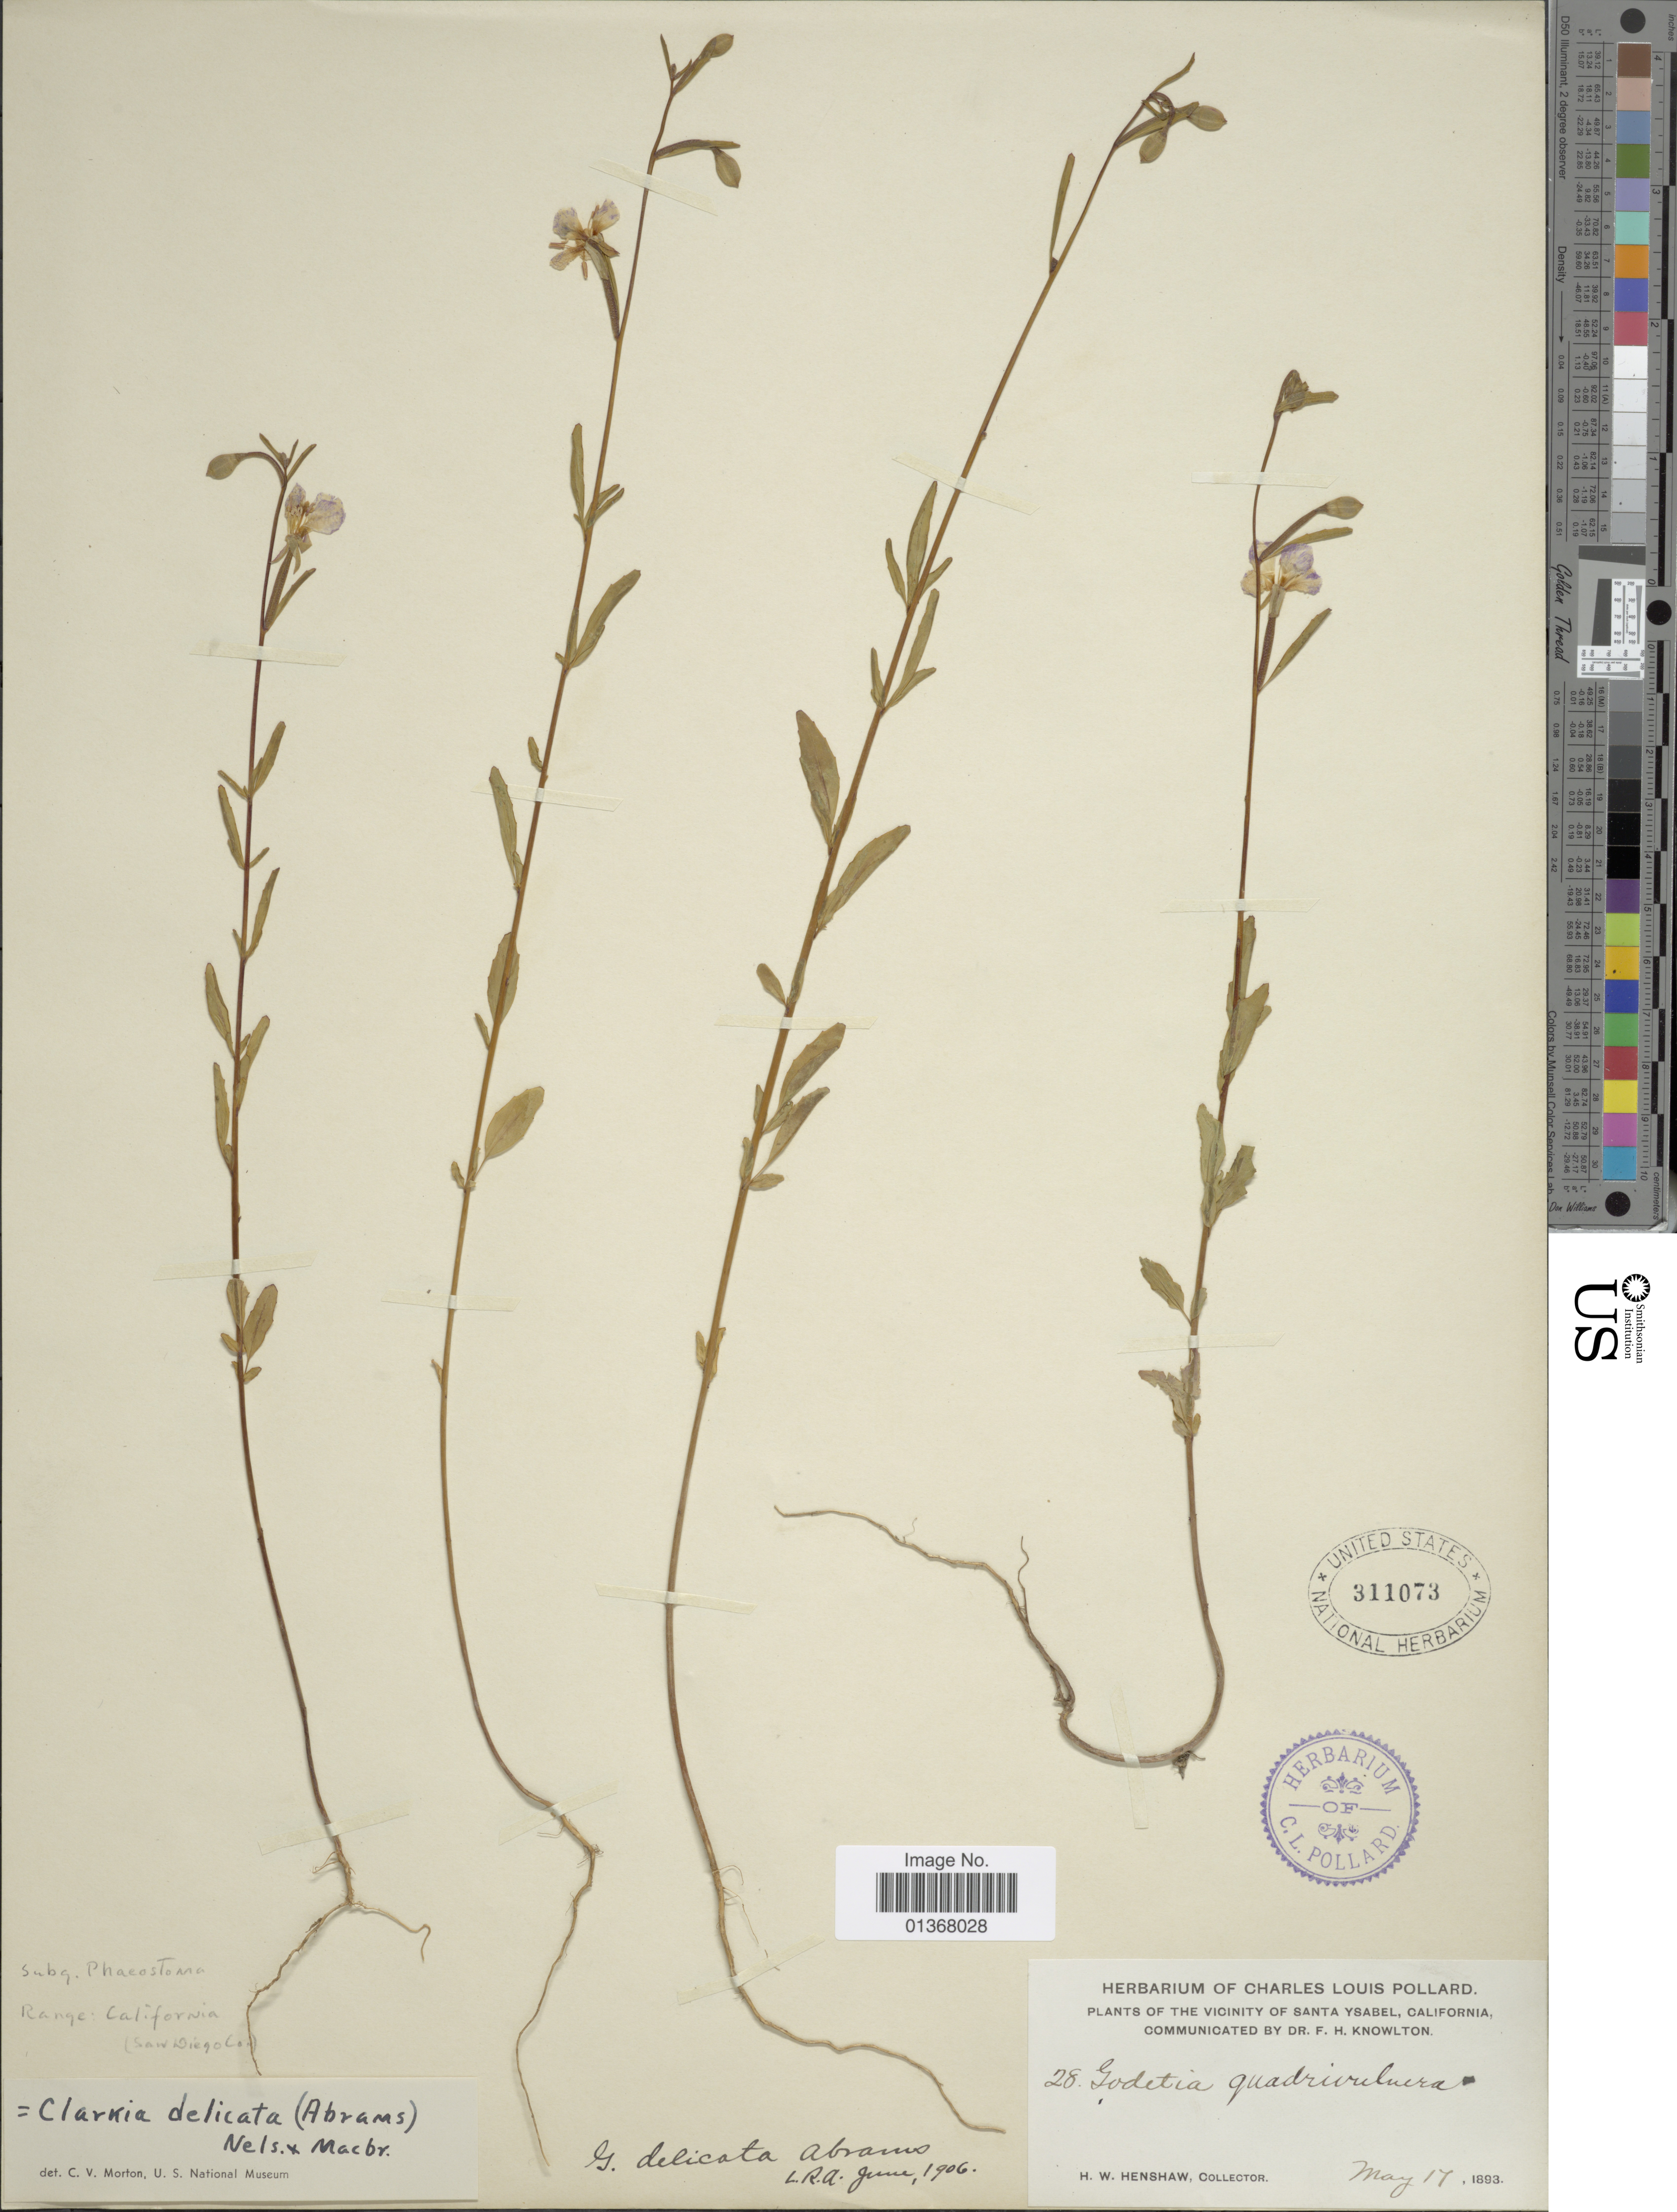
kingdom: Plantae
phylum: Tracheophyta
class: Magnoliopsida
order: Myrtales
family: Onagraceae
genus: Clarkia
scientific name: Clarkia delicata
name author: (Abrams) A. Nelson & J.F. Macbr.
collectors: H. Henshaw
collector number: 28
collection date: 1893-05-17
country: United States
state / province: California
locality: Vicinity of Santa Ysabel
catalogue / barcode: US 311073